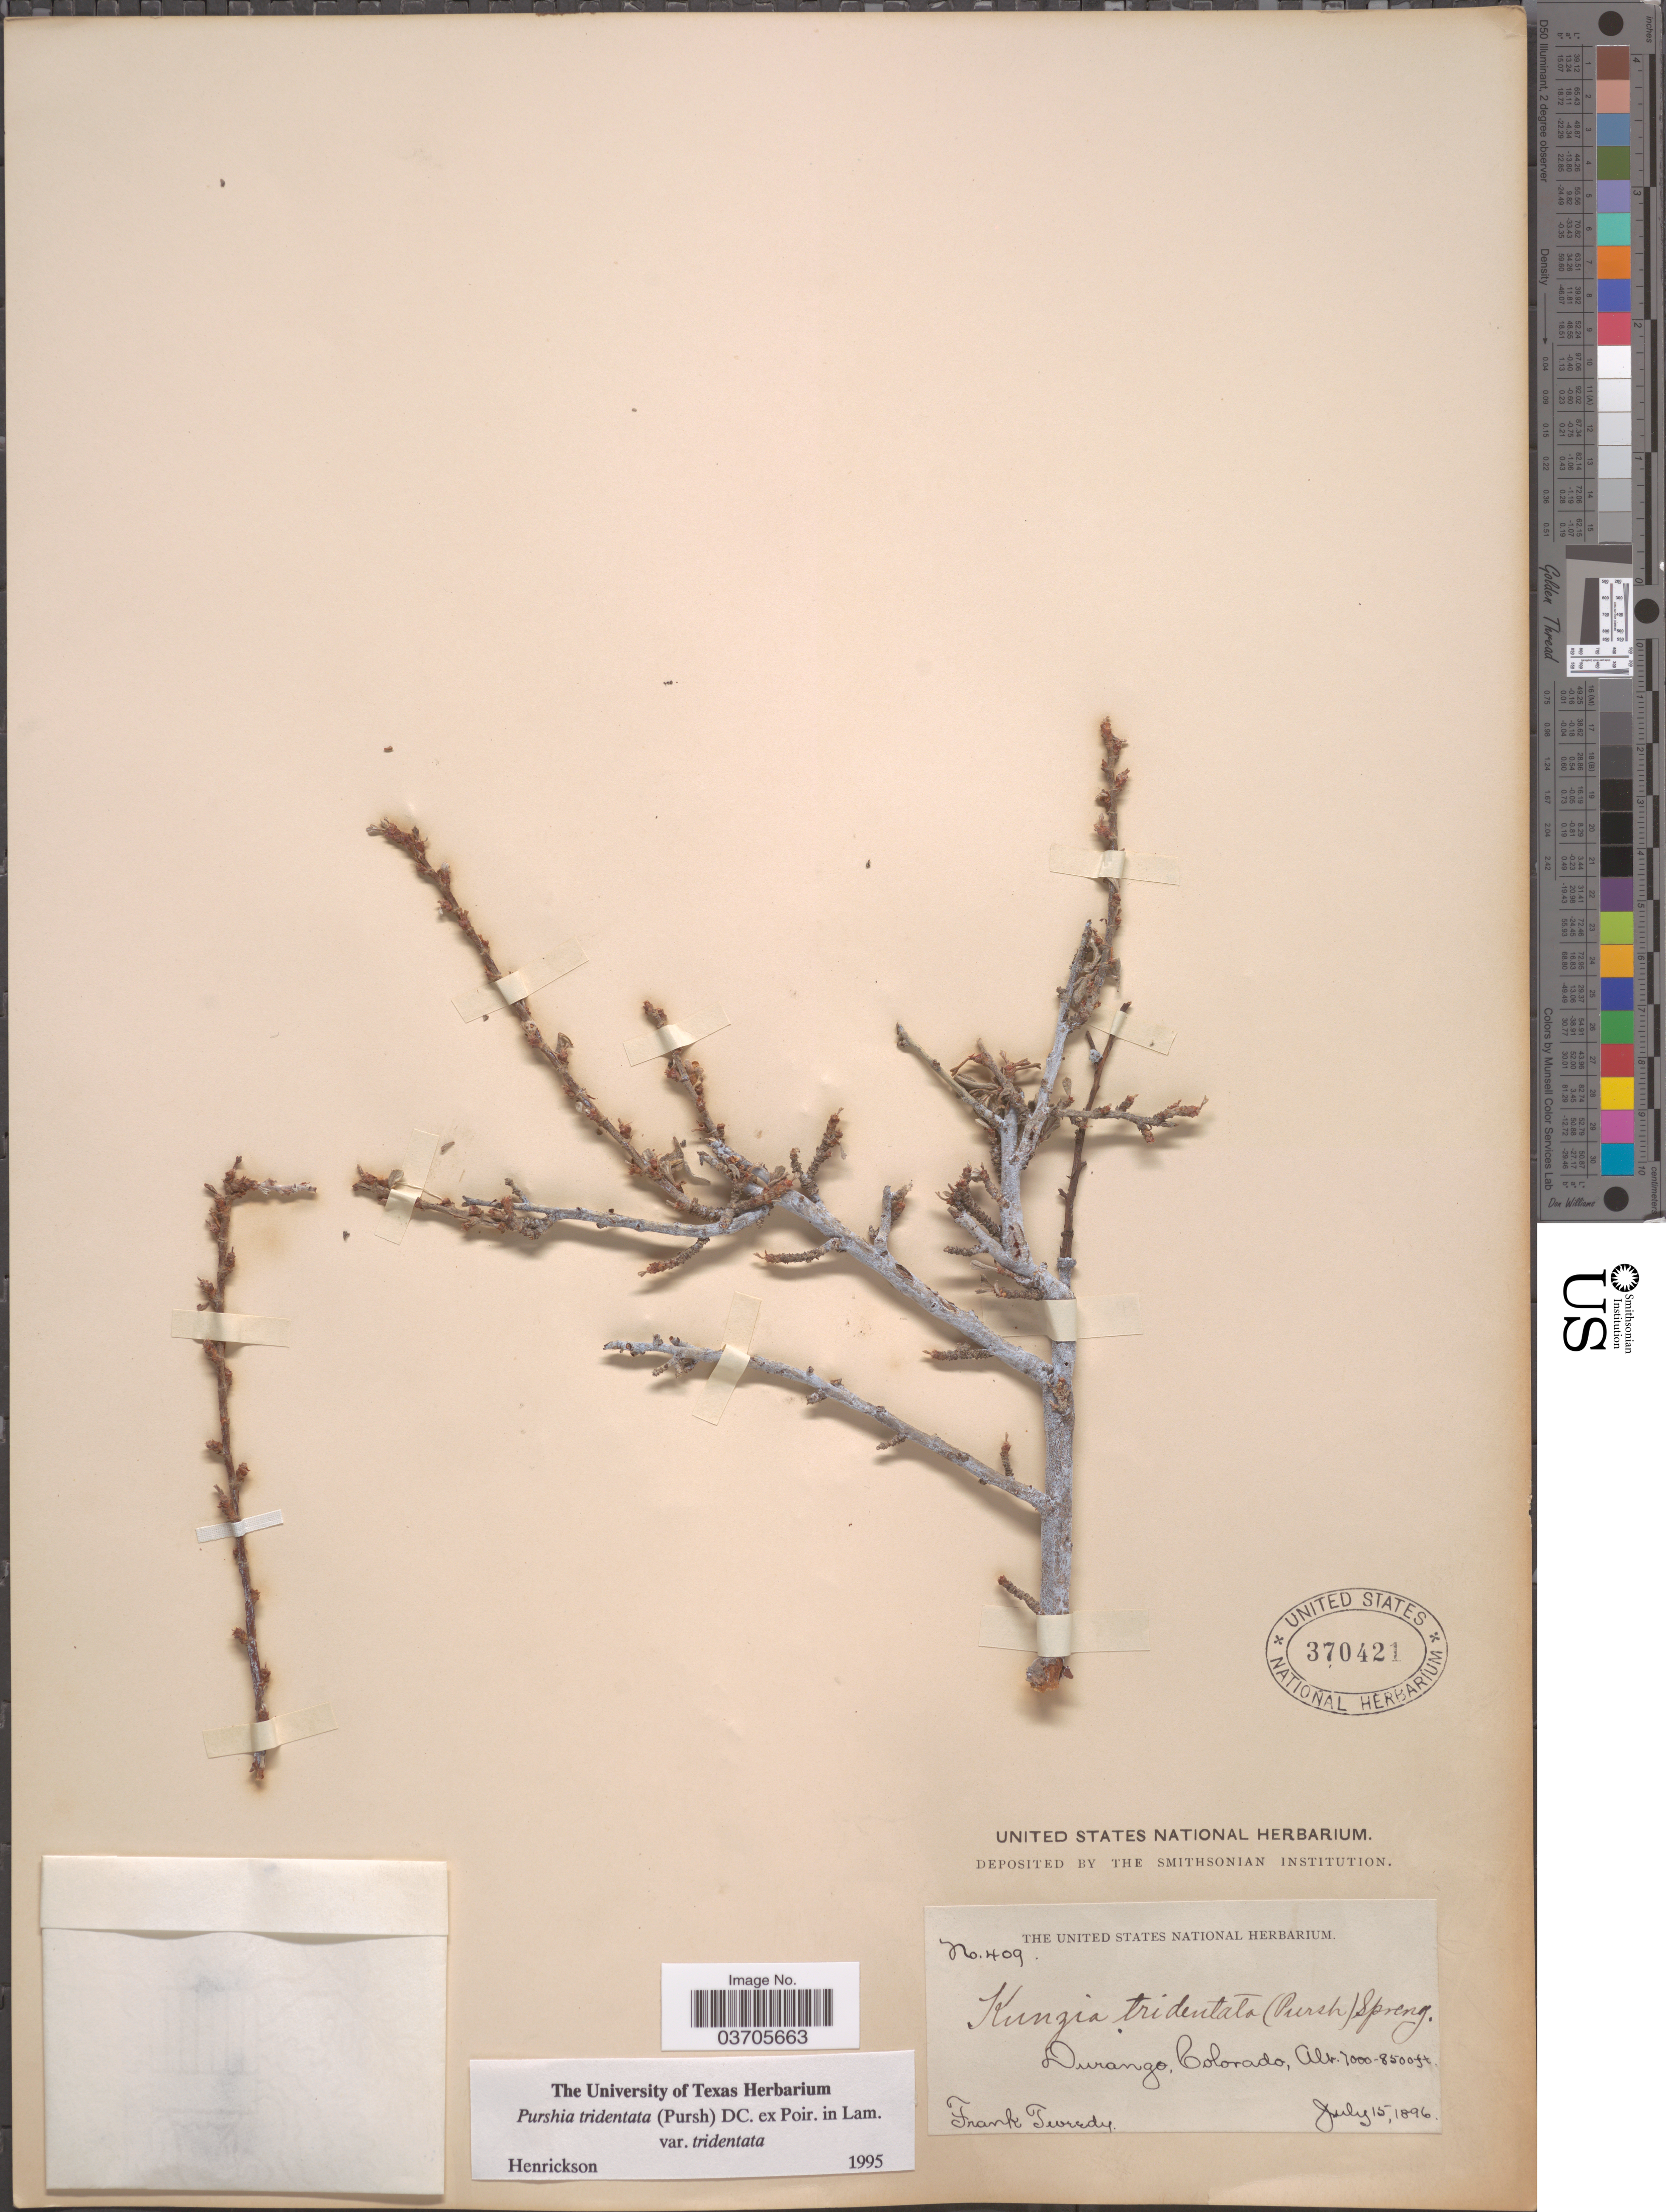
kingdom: Plantae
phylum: Tracheophyta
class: Magnoliopsida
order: Rosales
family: Rosaceae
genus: Purshia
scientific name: Purshia tridentata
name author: (Pursh) DC.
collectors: F. Tweedy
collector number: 409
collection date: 1896-07-15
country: United States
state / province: Colorado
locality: Durango.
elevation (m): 2134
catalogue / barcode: US 370421